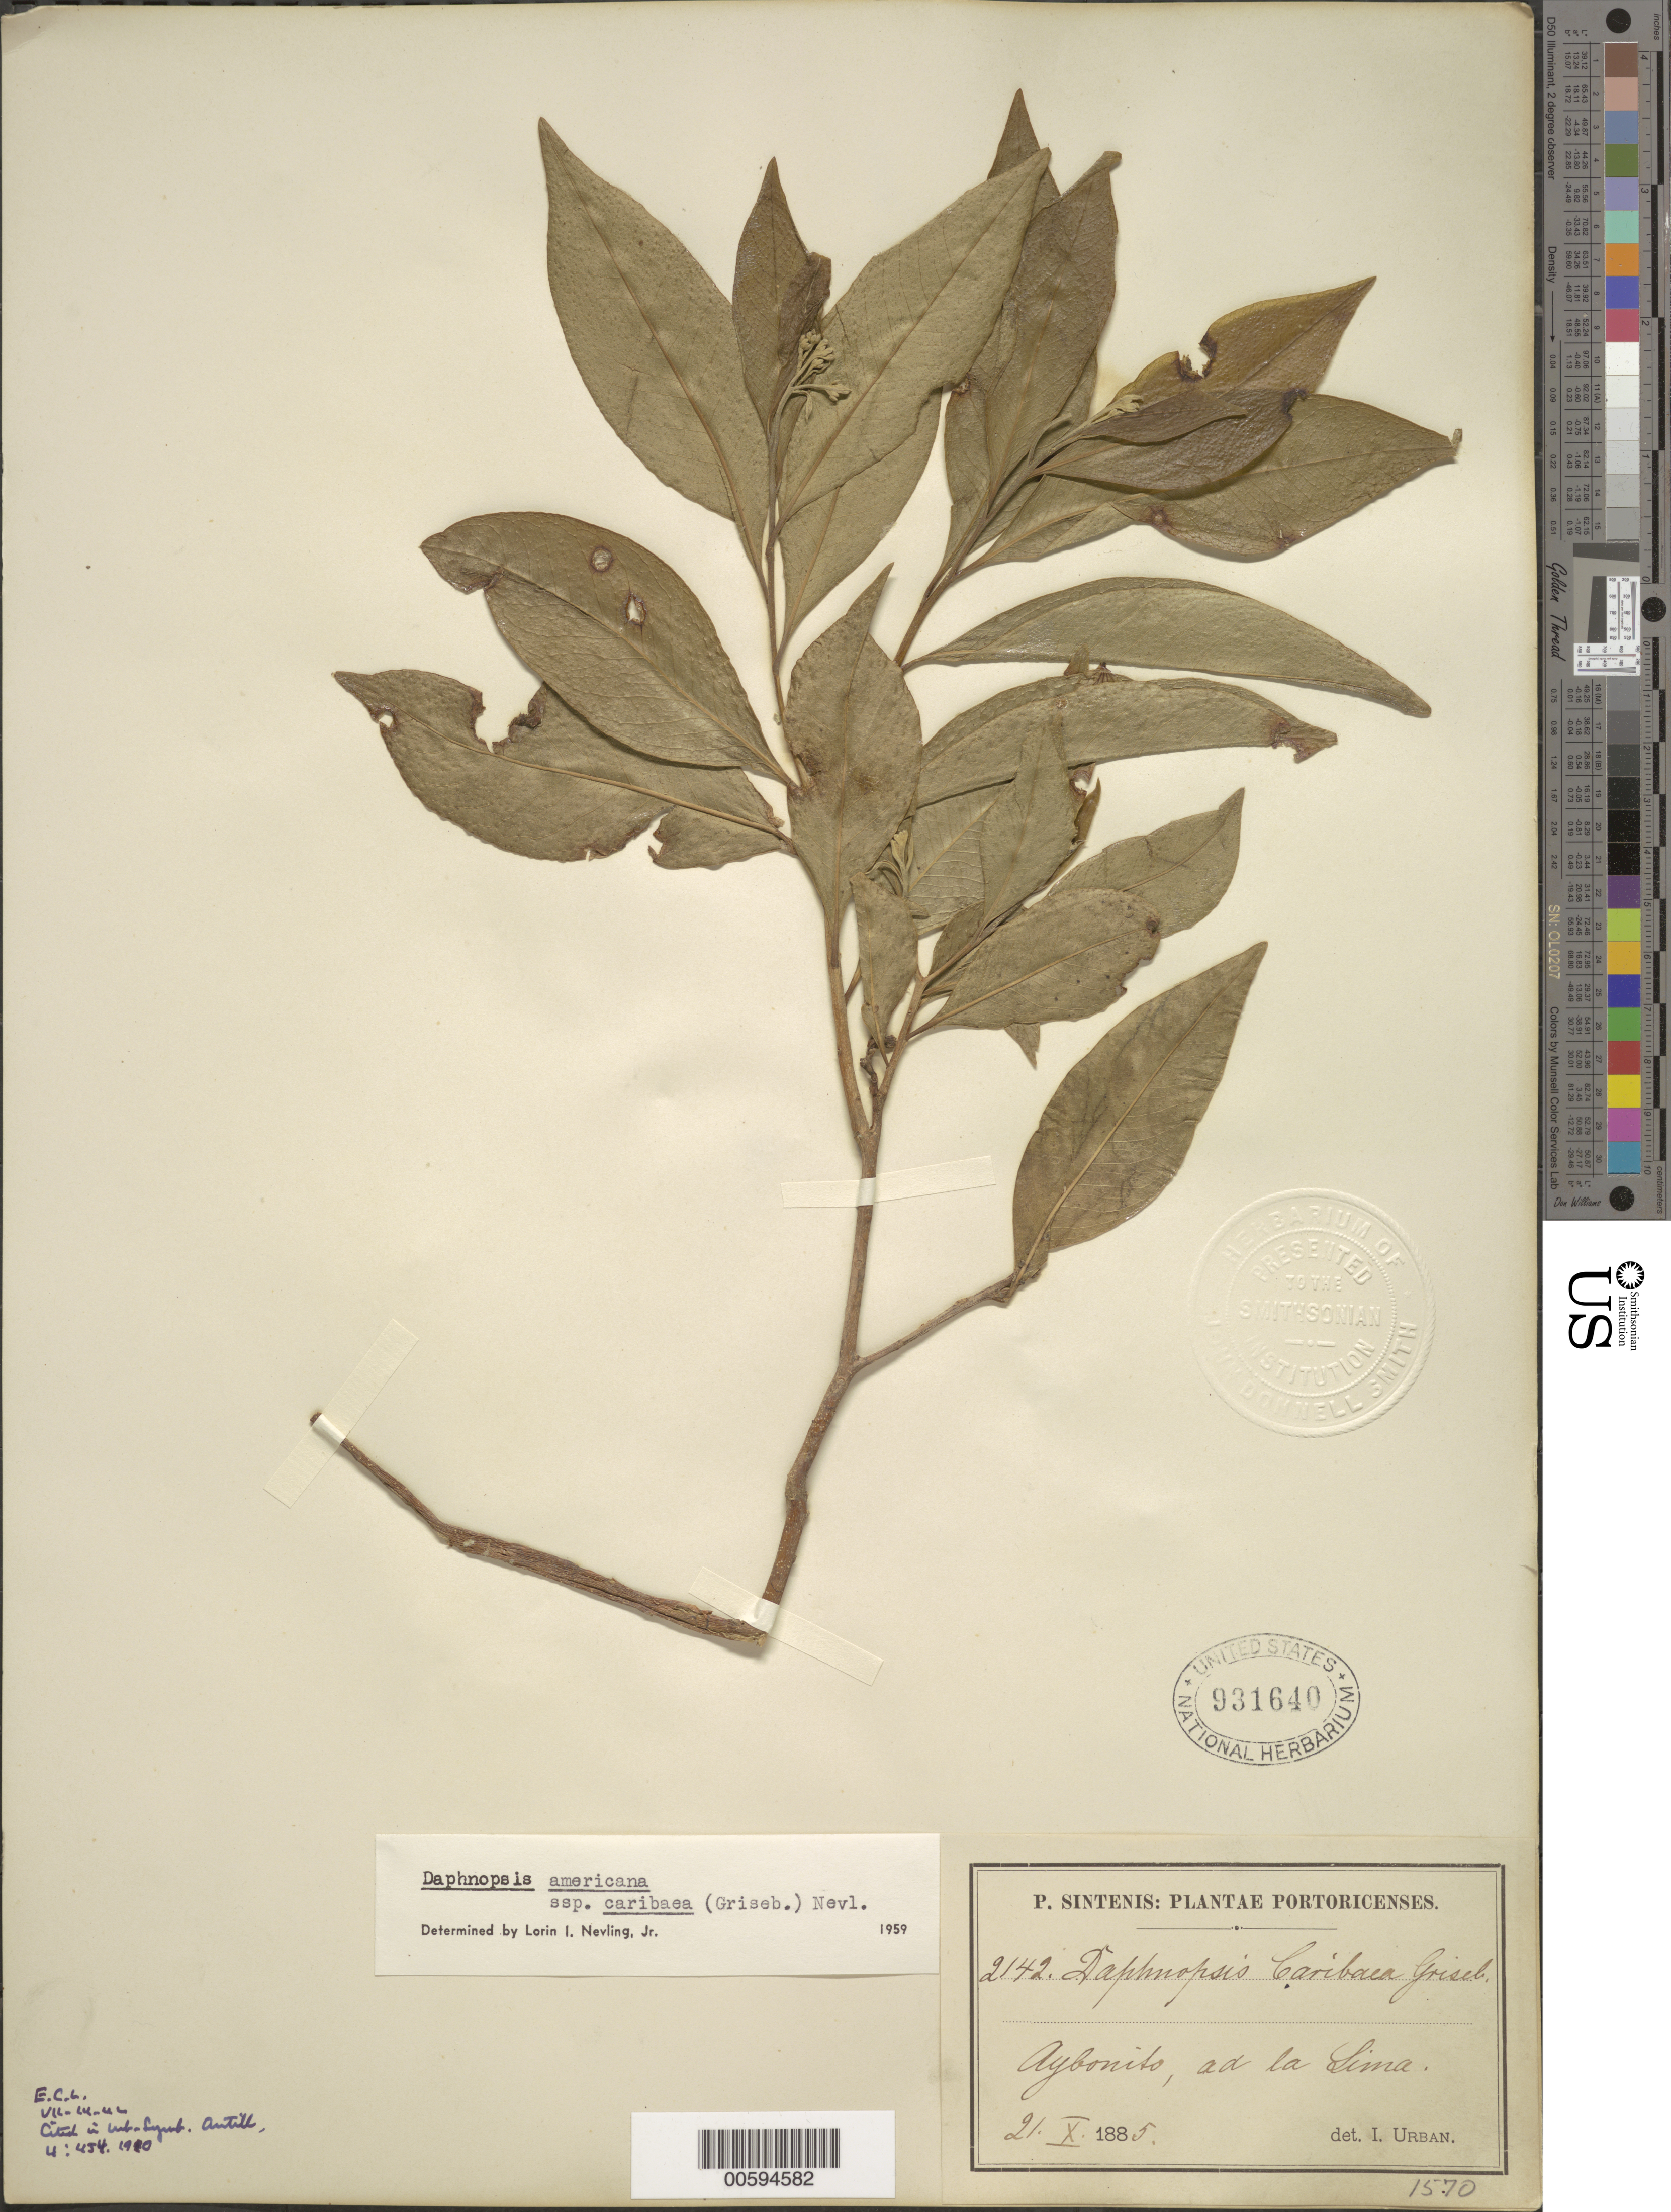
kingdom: Plantae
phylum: Tracheophyta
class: Magnoliopsida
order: Malvales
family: Thymelaeaceae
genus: Daphnopsis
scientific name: Daphnopsis caribaea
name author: Griseb.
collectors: P. Sintenis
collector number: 2142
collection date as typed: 21 Oct 1885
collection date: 1885-10-21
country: Puerto Rico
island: Greater Antilles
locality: Aybonito, ad la Lima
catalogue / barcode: US 931640